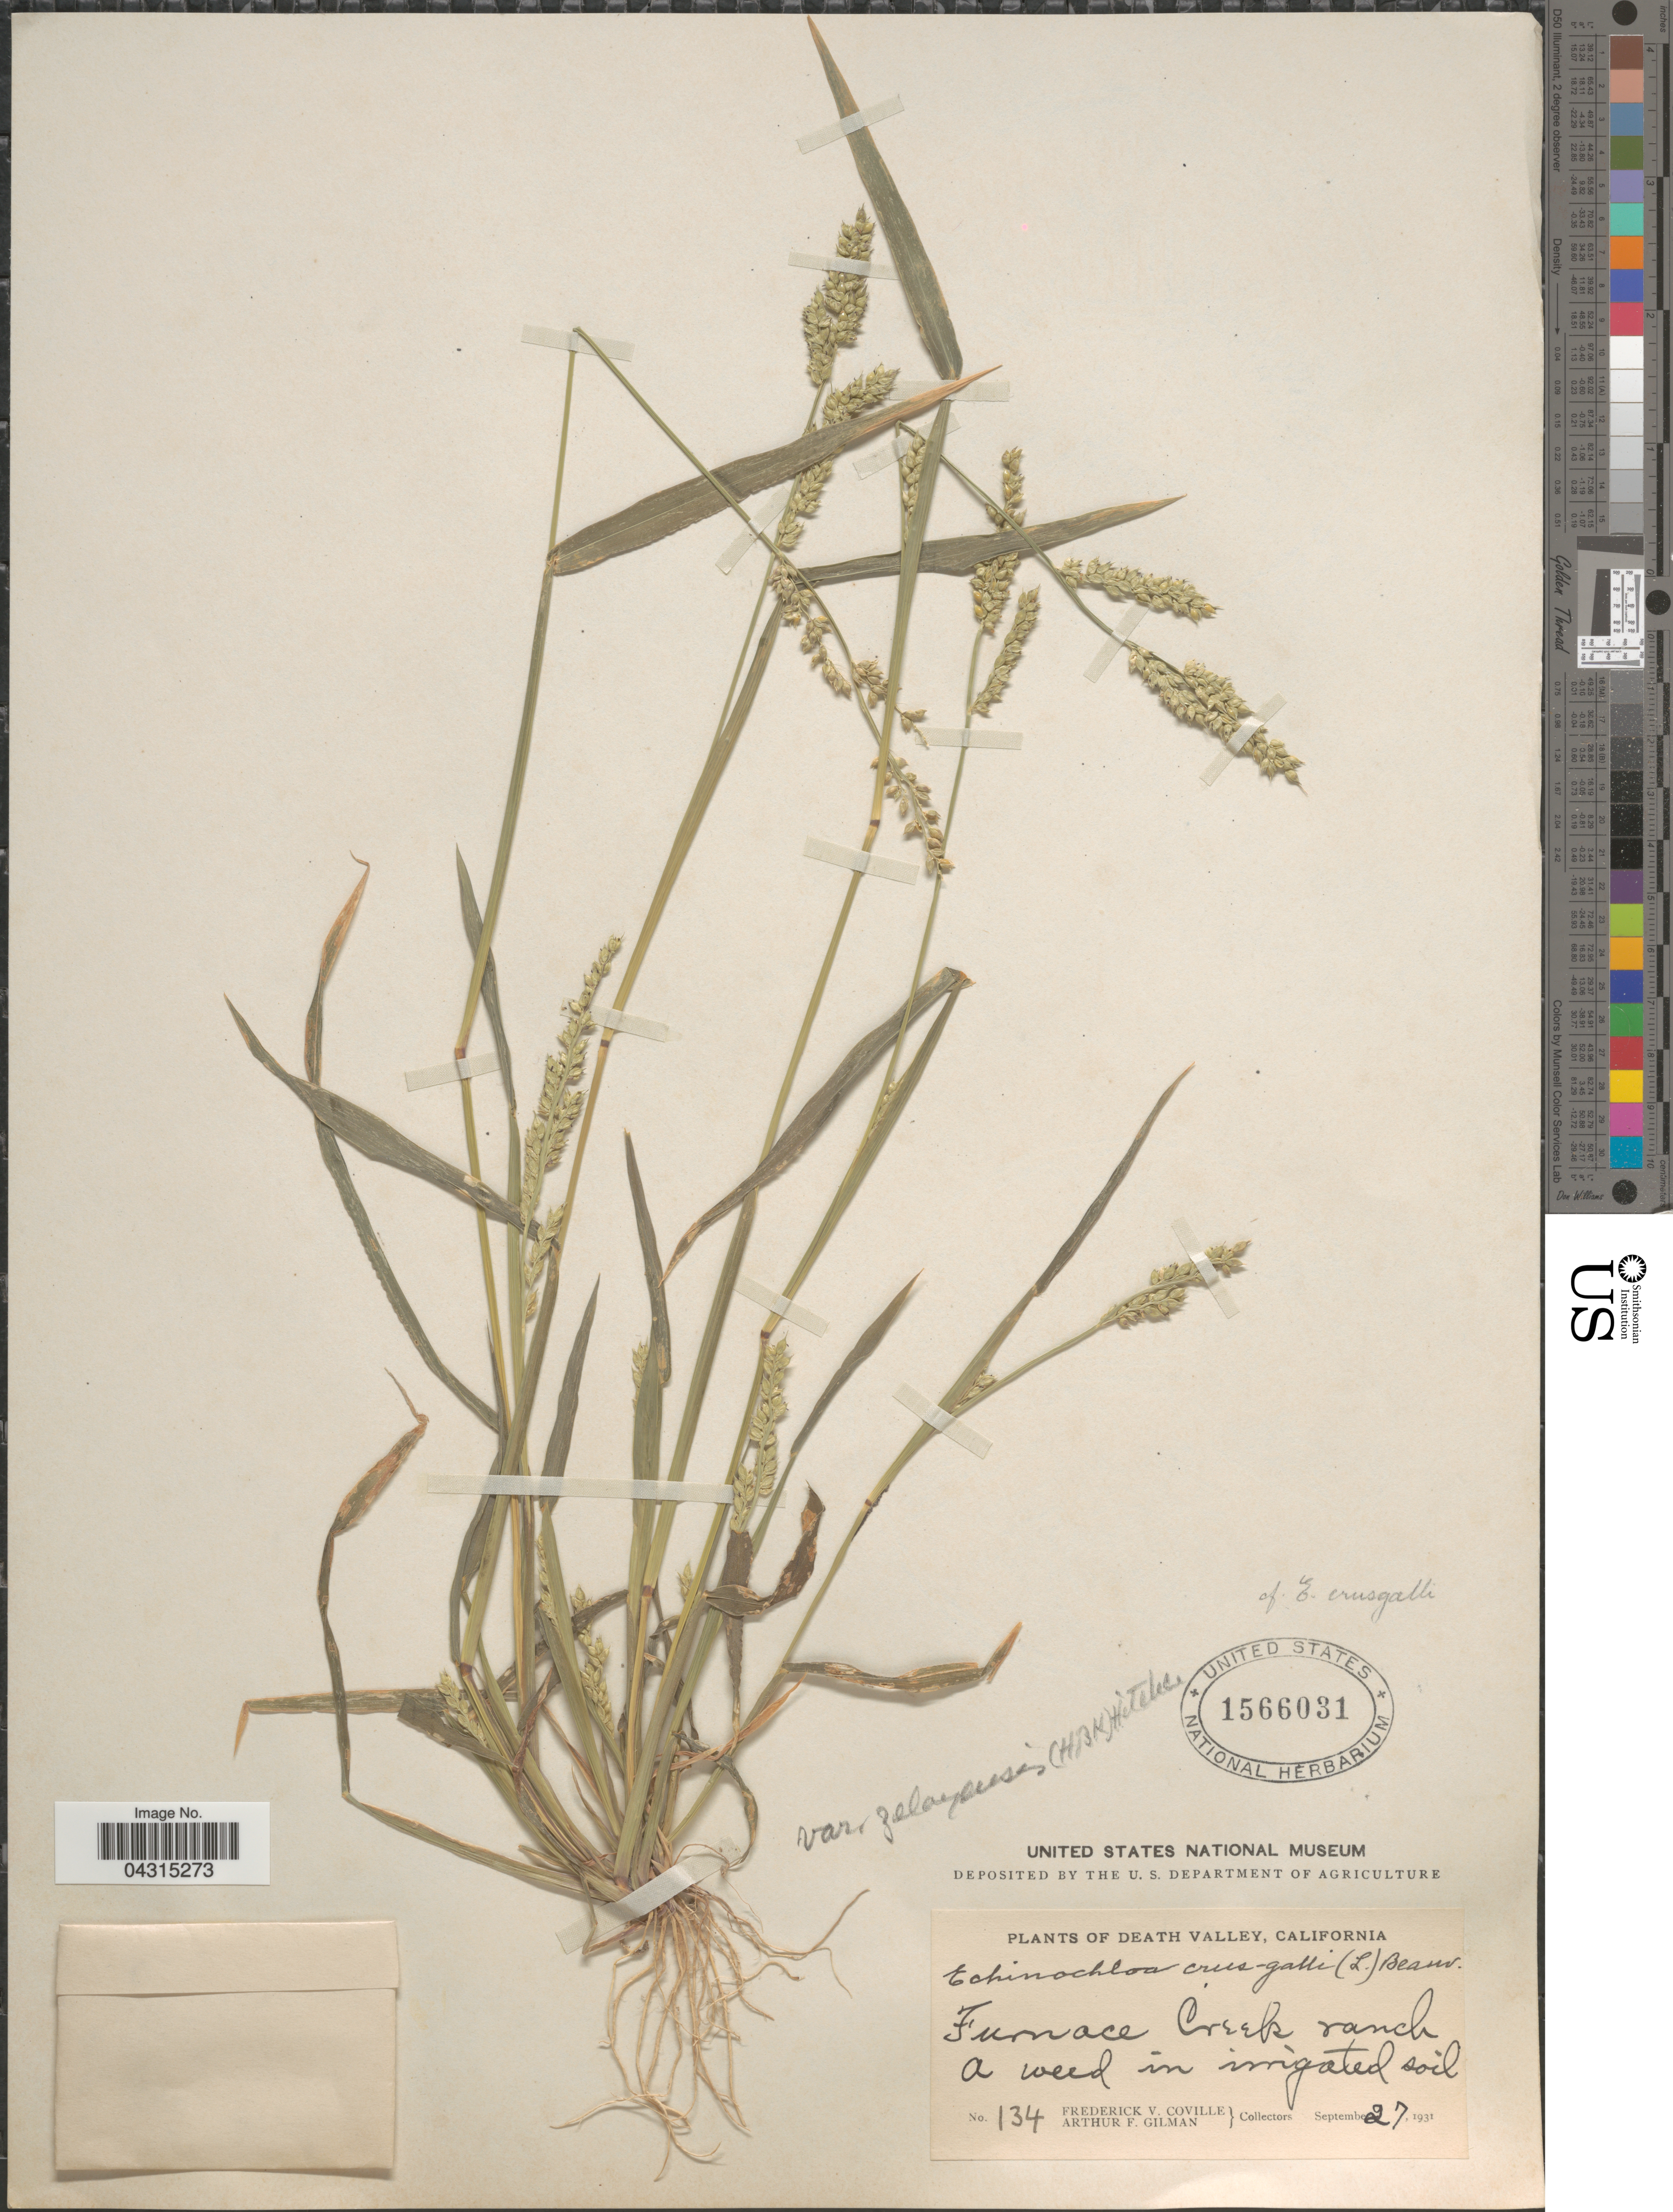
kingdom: Plantae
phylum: Tracheophyta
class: Liliopsida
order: Poales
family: Poaceae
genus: Echinochloa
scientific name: Echinochloa crus-galli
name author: (L.) P. Beauv.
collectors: F. V. Coville & A. Gilman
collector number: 134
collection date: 1931-09-27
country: United States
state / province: California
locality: Death Valley. Furnace Creek ranch.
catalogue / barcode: US 1566031